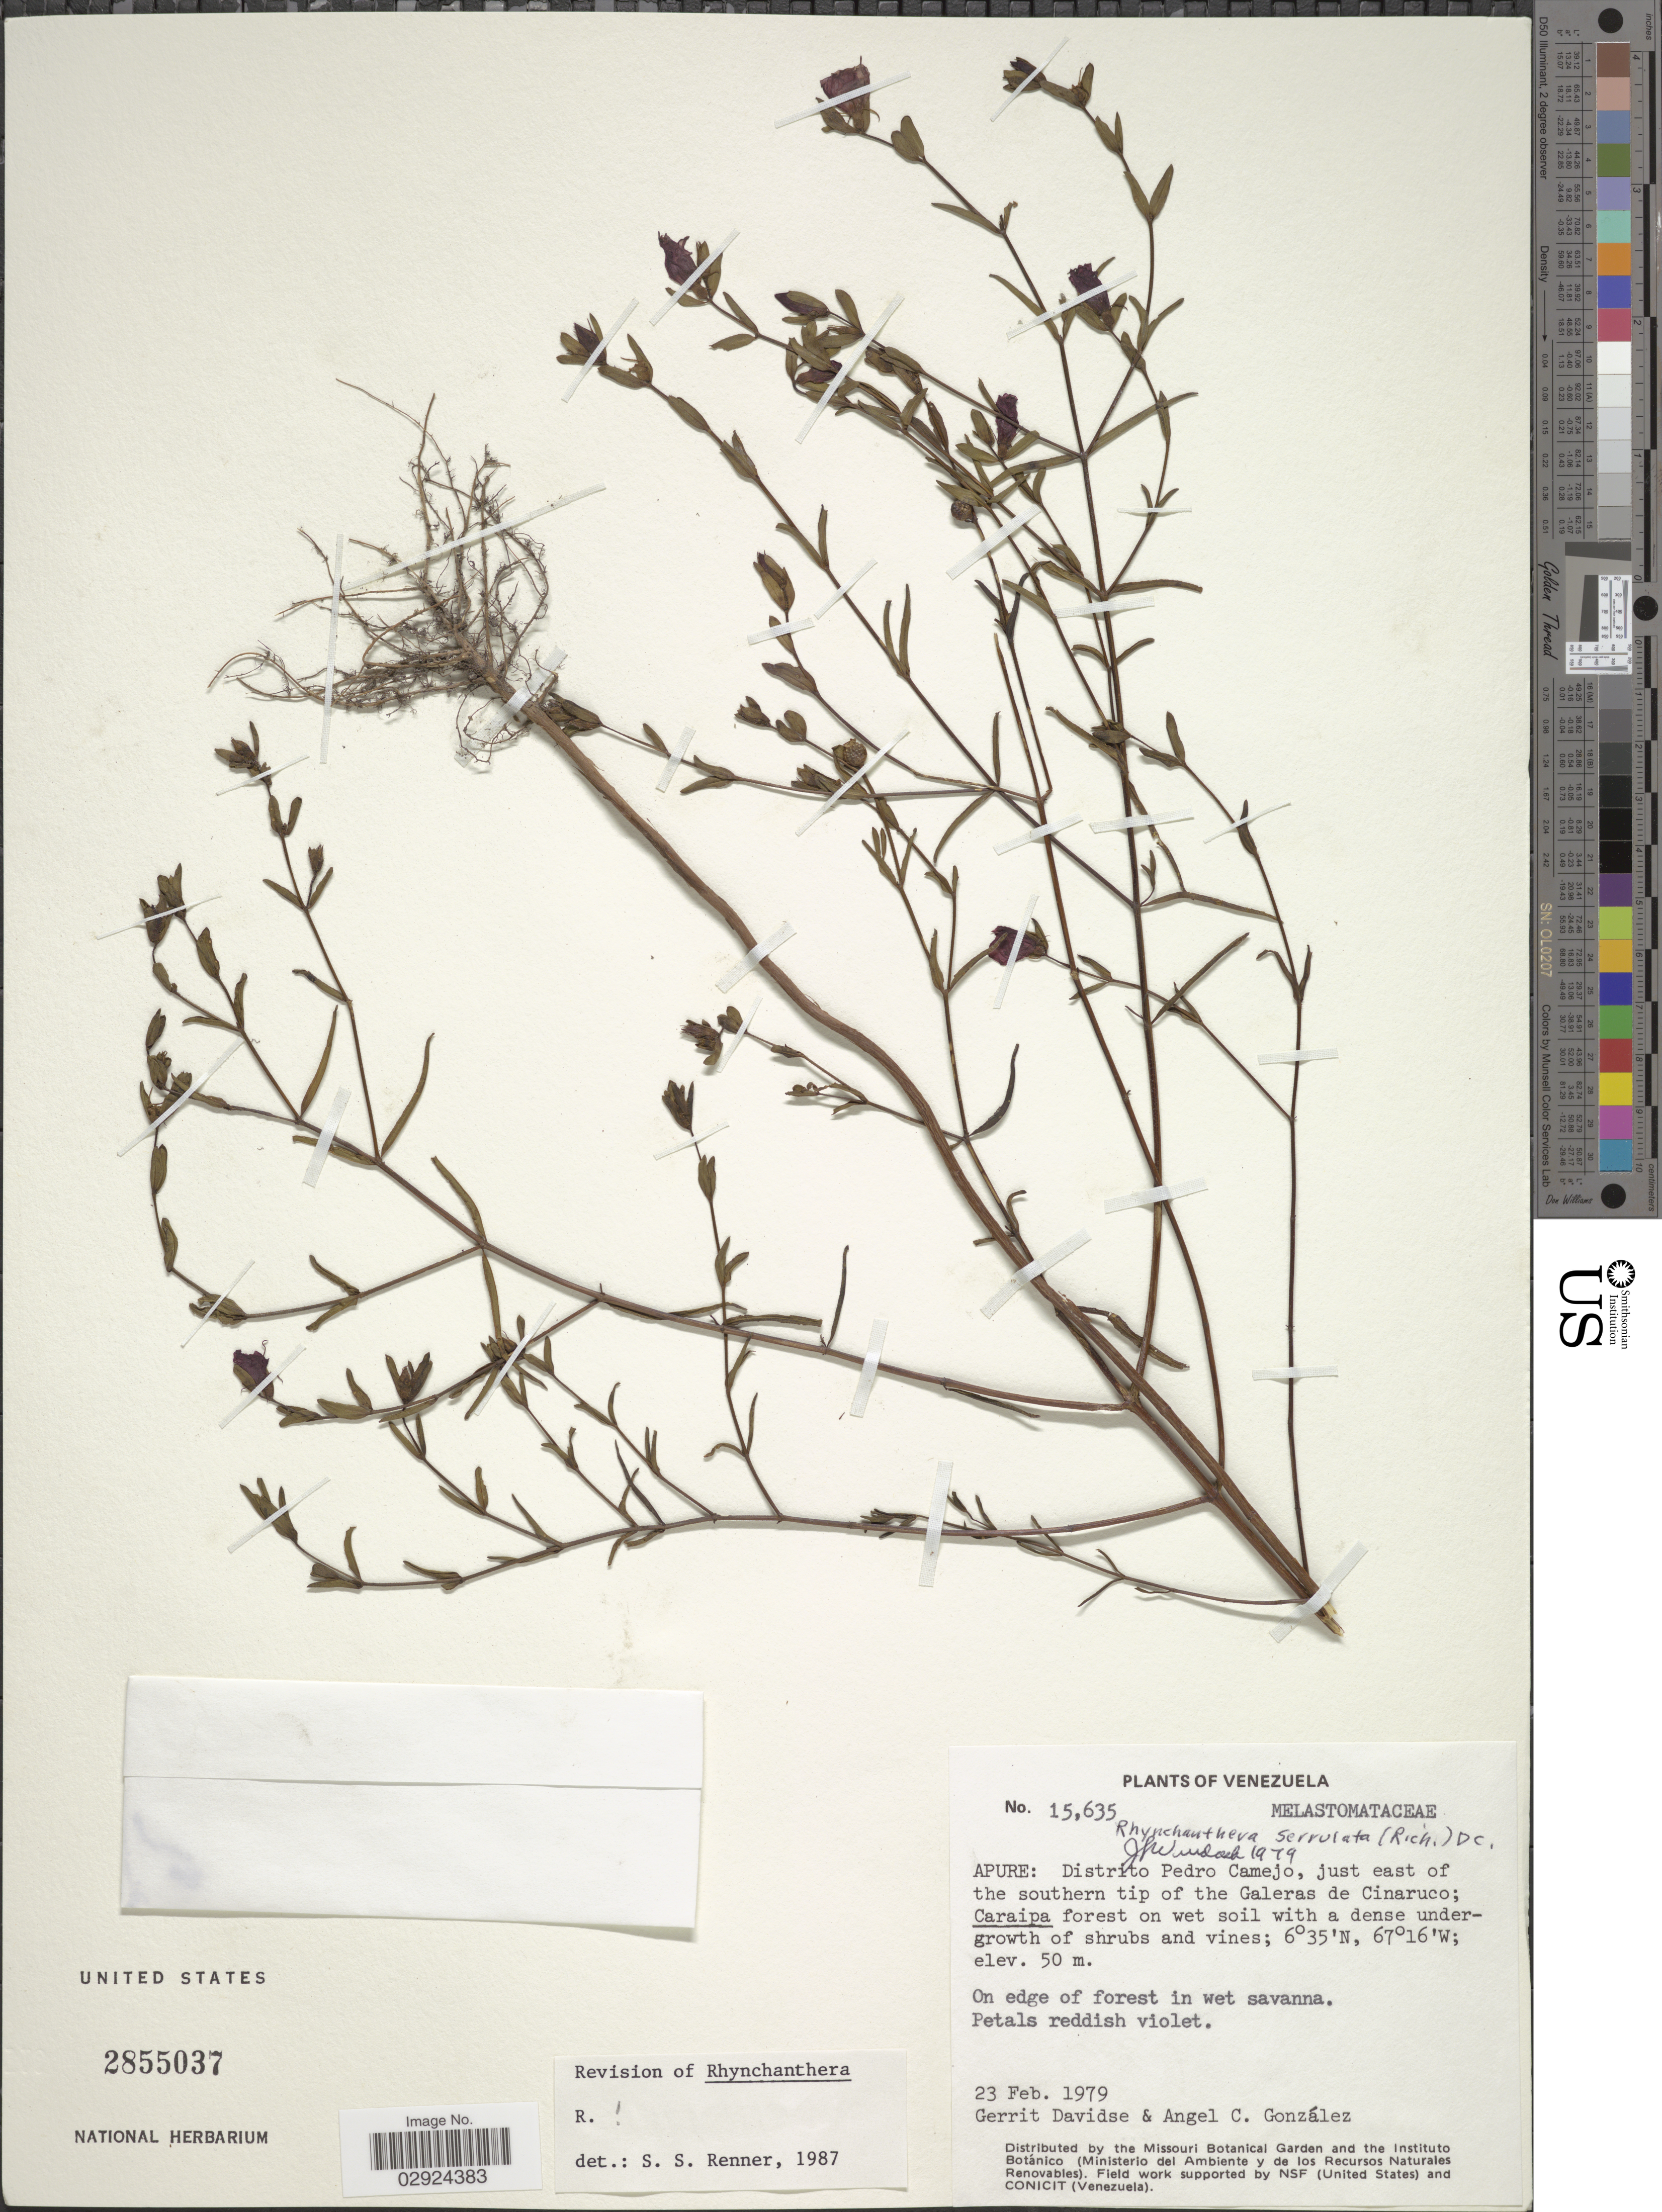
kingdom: Plantae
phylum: Tracheophyta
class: Magnoliopsida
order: Myrtales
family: Melastomataceae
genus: Rhynchanthera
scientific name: Rhynchanthera serrulata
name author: (Rich.) DC.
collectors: G. Davidse & A. C. González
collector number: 15635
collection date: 1979-02-23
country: Venezuela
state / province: Apure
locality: Distrito Pedro Camejo, just east of the southern tip of the Galeras de Cinaruco.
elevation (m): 50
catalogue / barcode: US 2855037